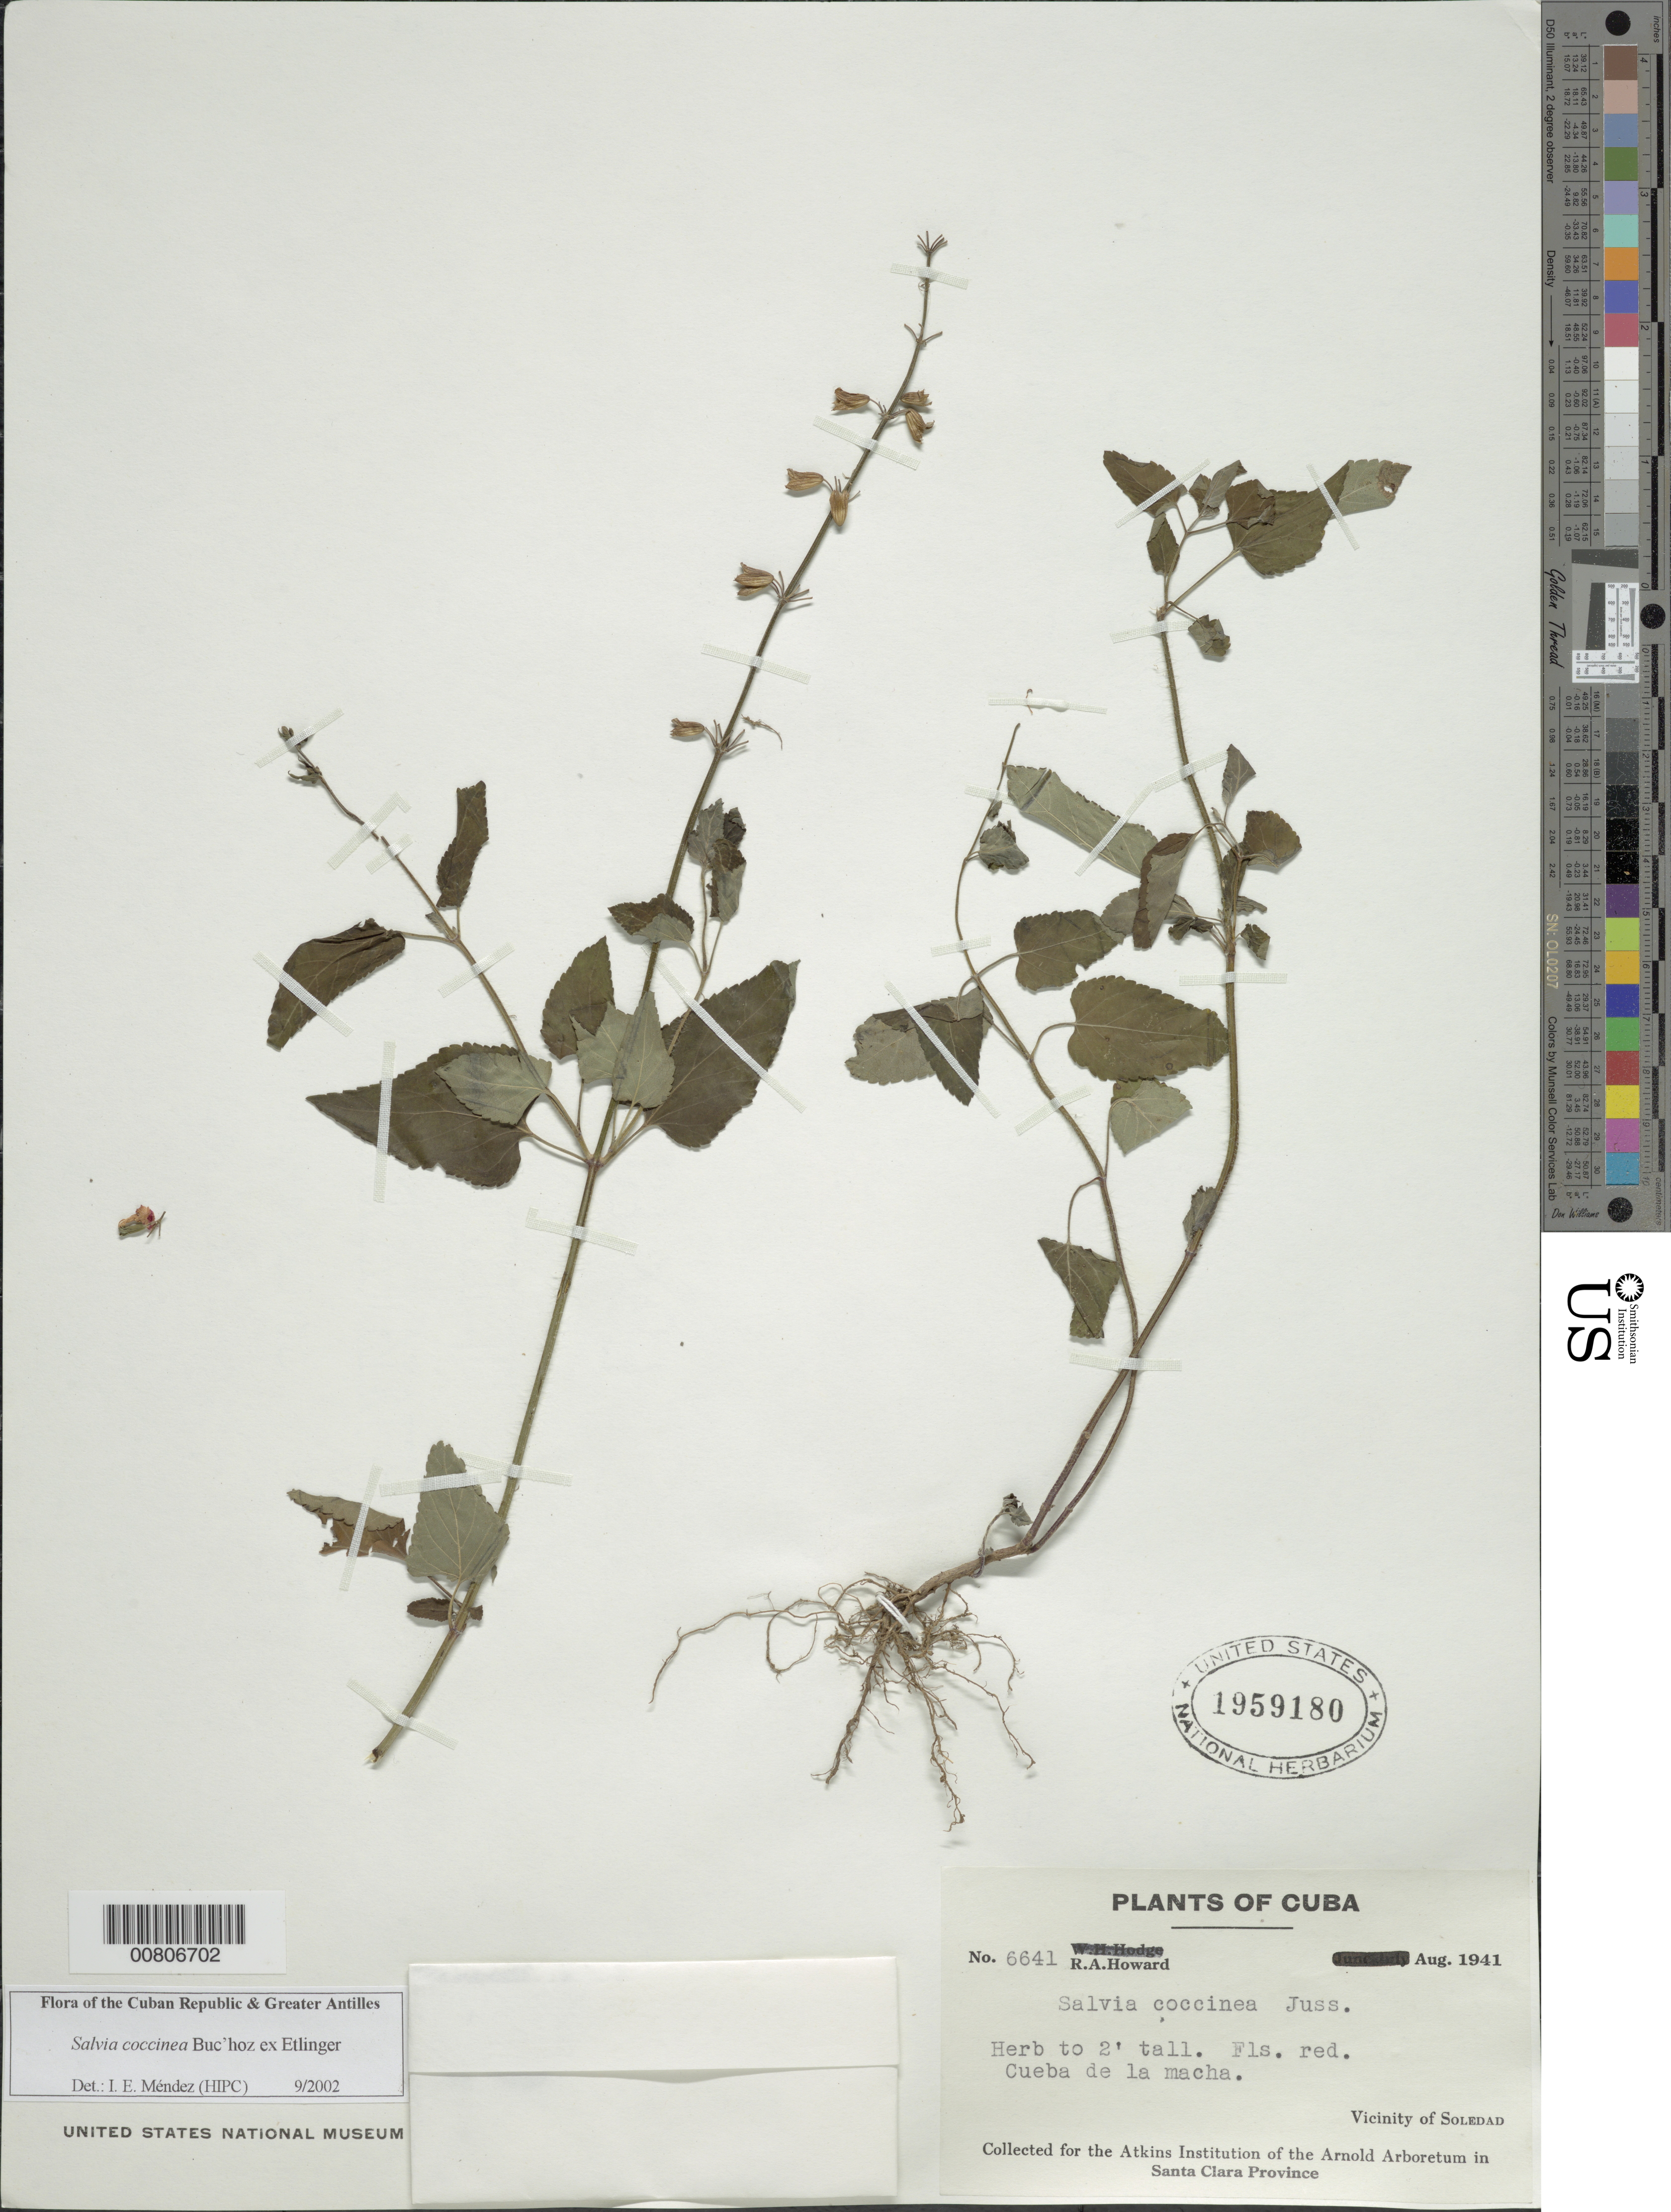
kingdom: Plantae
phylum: Tracheophyta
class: Magnoliopsida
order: Lamiales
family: Lamiaceae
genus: Salvia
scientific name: Salvia coccinea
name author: Buc'hoz ex Etl.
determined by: Méndez, Isidro E., (HIPC)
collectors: R. A. Howard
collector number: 6641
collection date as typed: Aug 1941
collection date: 1941-08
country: Cuba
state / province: Cienfuegos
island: Cuba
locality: Santa Clara Prov , vicinity of Soledad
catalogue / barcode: US 1959180